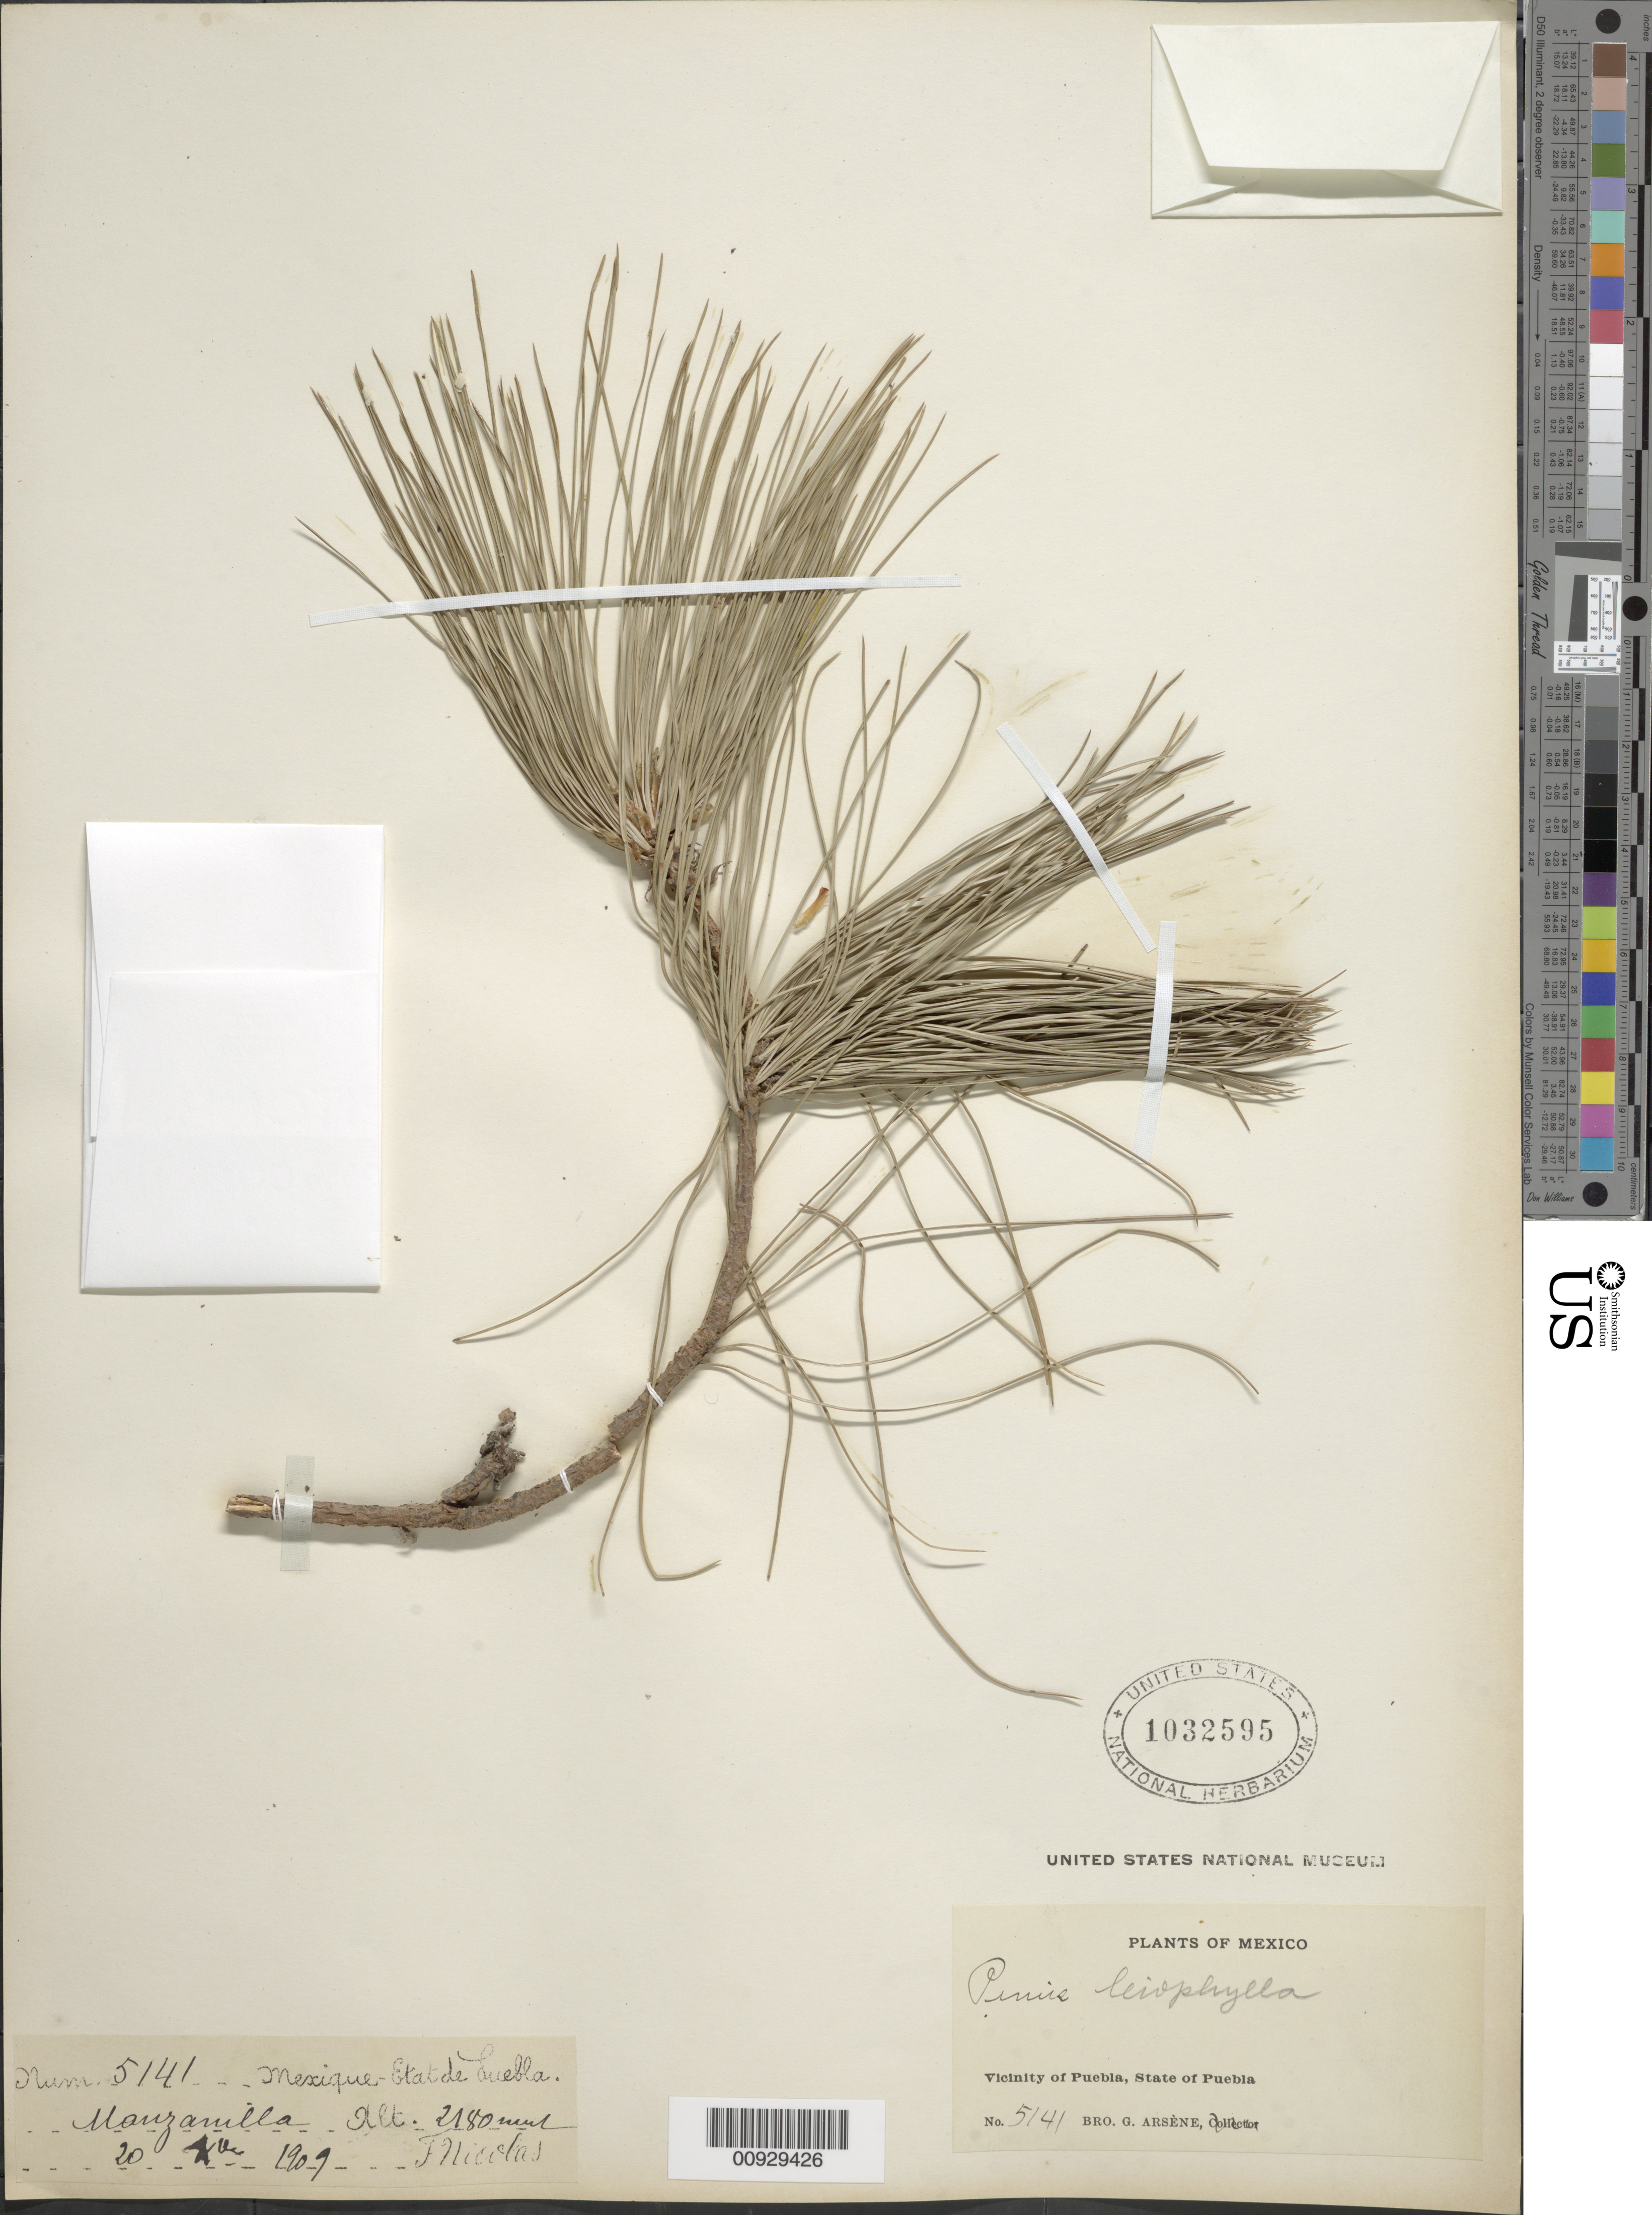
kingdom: Plantae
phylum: Tracheophyta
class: Pinopsida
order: Pinales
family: Pinaceae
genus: Pinus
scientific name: Pinus leiophylla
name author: Schiede ex Schltdl. & Cham.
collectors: B. Nicolas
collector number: Arsène, Bro. G. No. 5141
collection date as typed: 20 Oct 1909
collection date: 1909-10-20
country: Mexico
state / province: Puebla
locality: Manzanilla. Vicinity of Puebla, State of Puebla.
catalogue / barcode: US 1032595